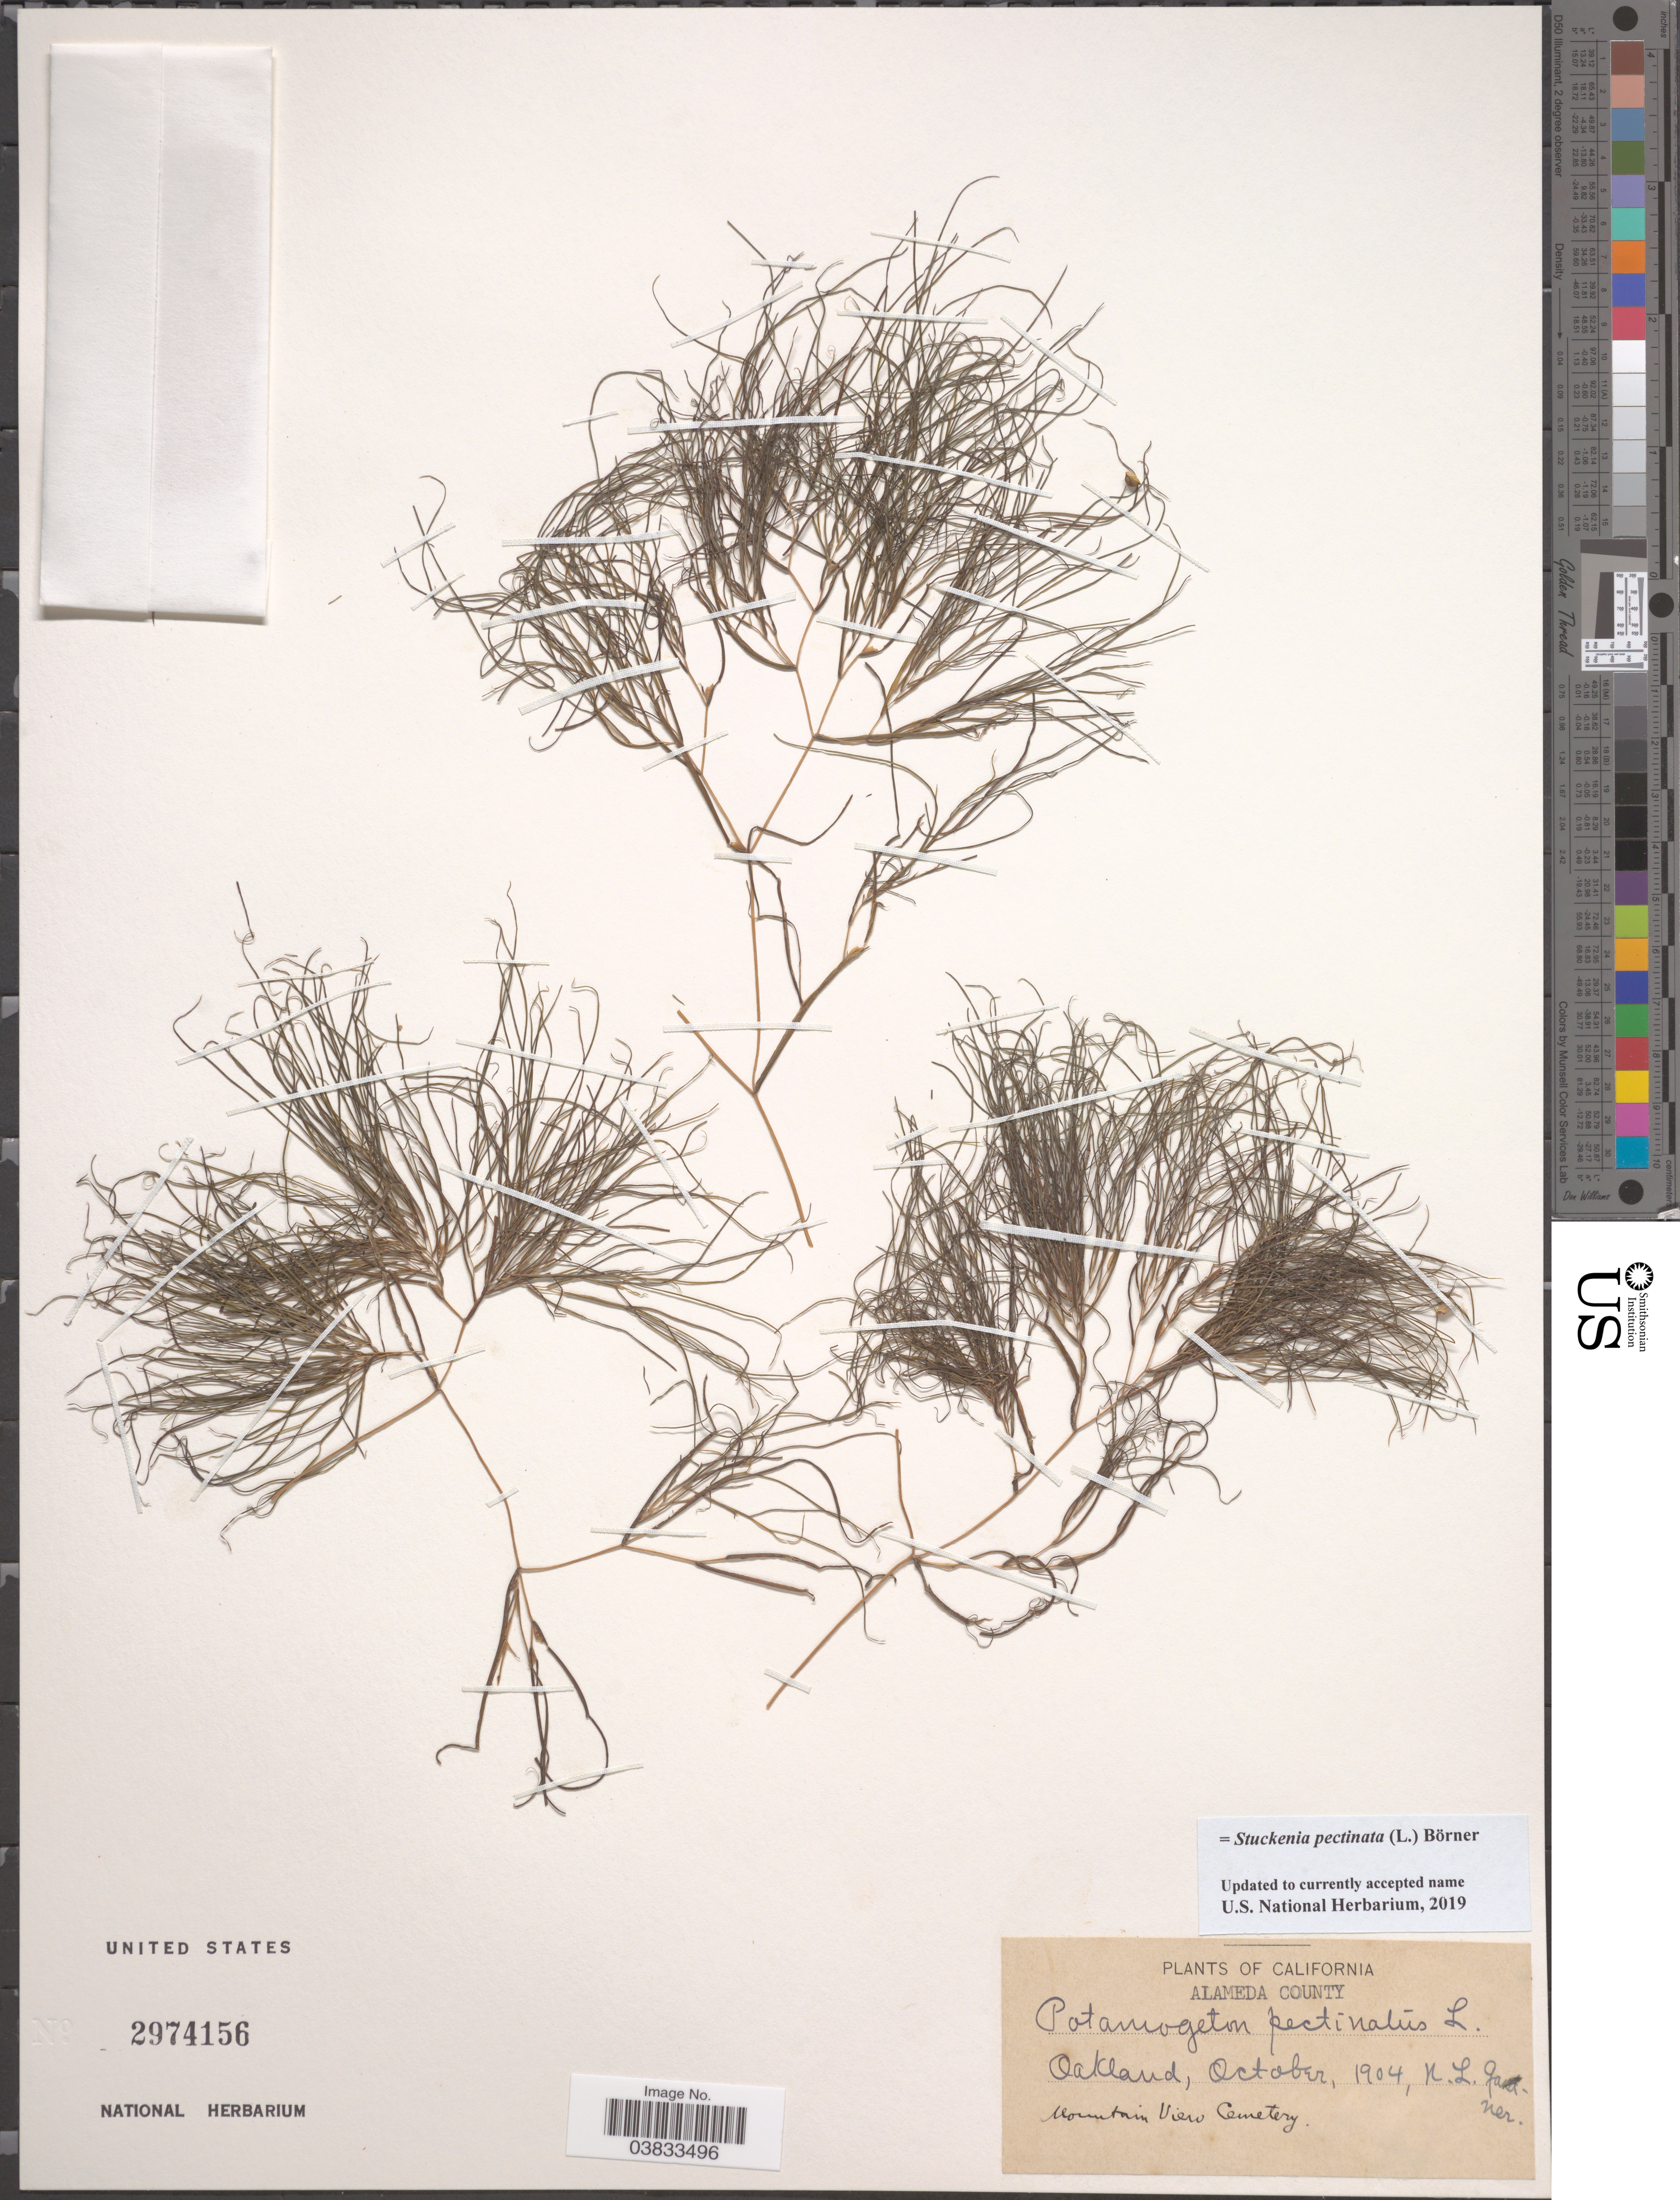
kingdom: Plantae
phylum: Tracheophyta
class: Liliopsida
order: Alismatales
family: Potamogetonaceae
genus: Stuckenia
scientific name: Stuckenia pectinata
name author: (L.) Börner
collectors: N. Gardner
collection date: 1904-10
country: United States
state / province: California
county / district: Alameda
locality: Alameda County. Oakland. Mountain View Cemetery.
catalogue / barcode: US 2974156